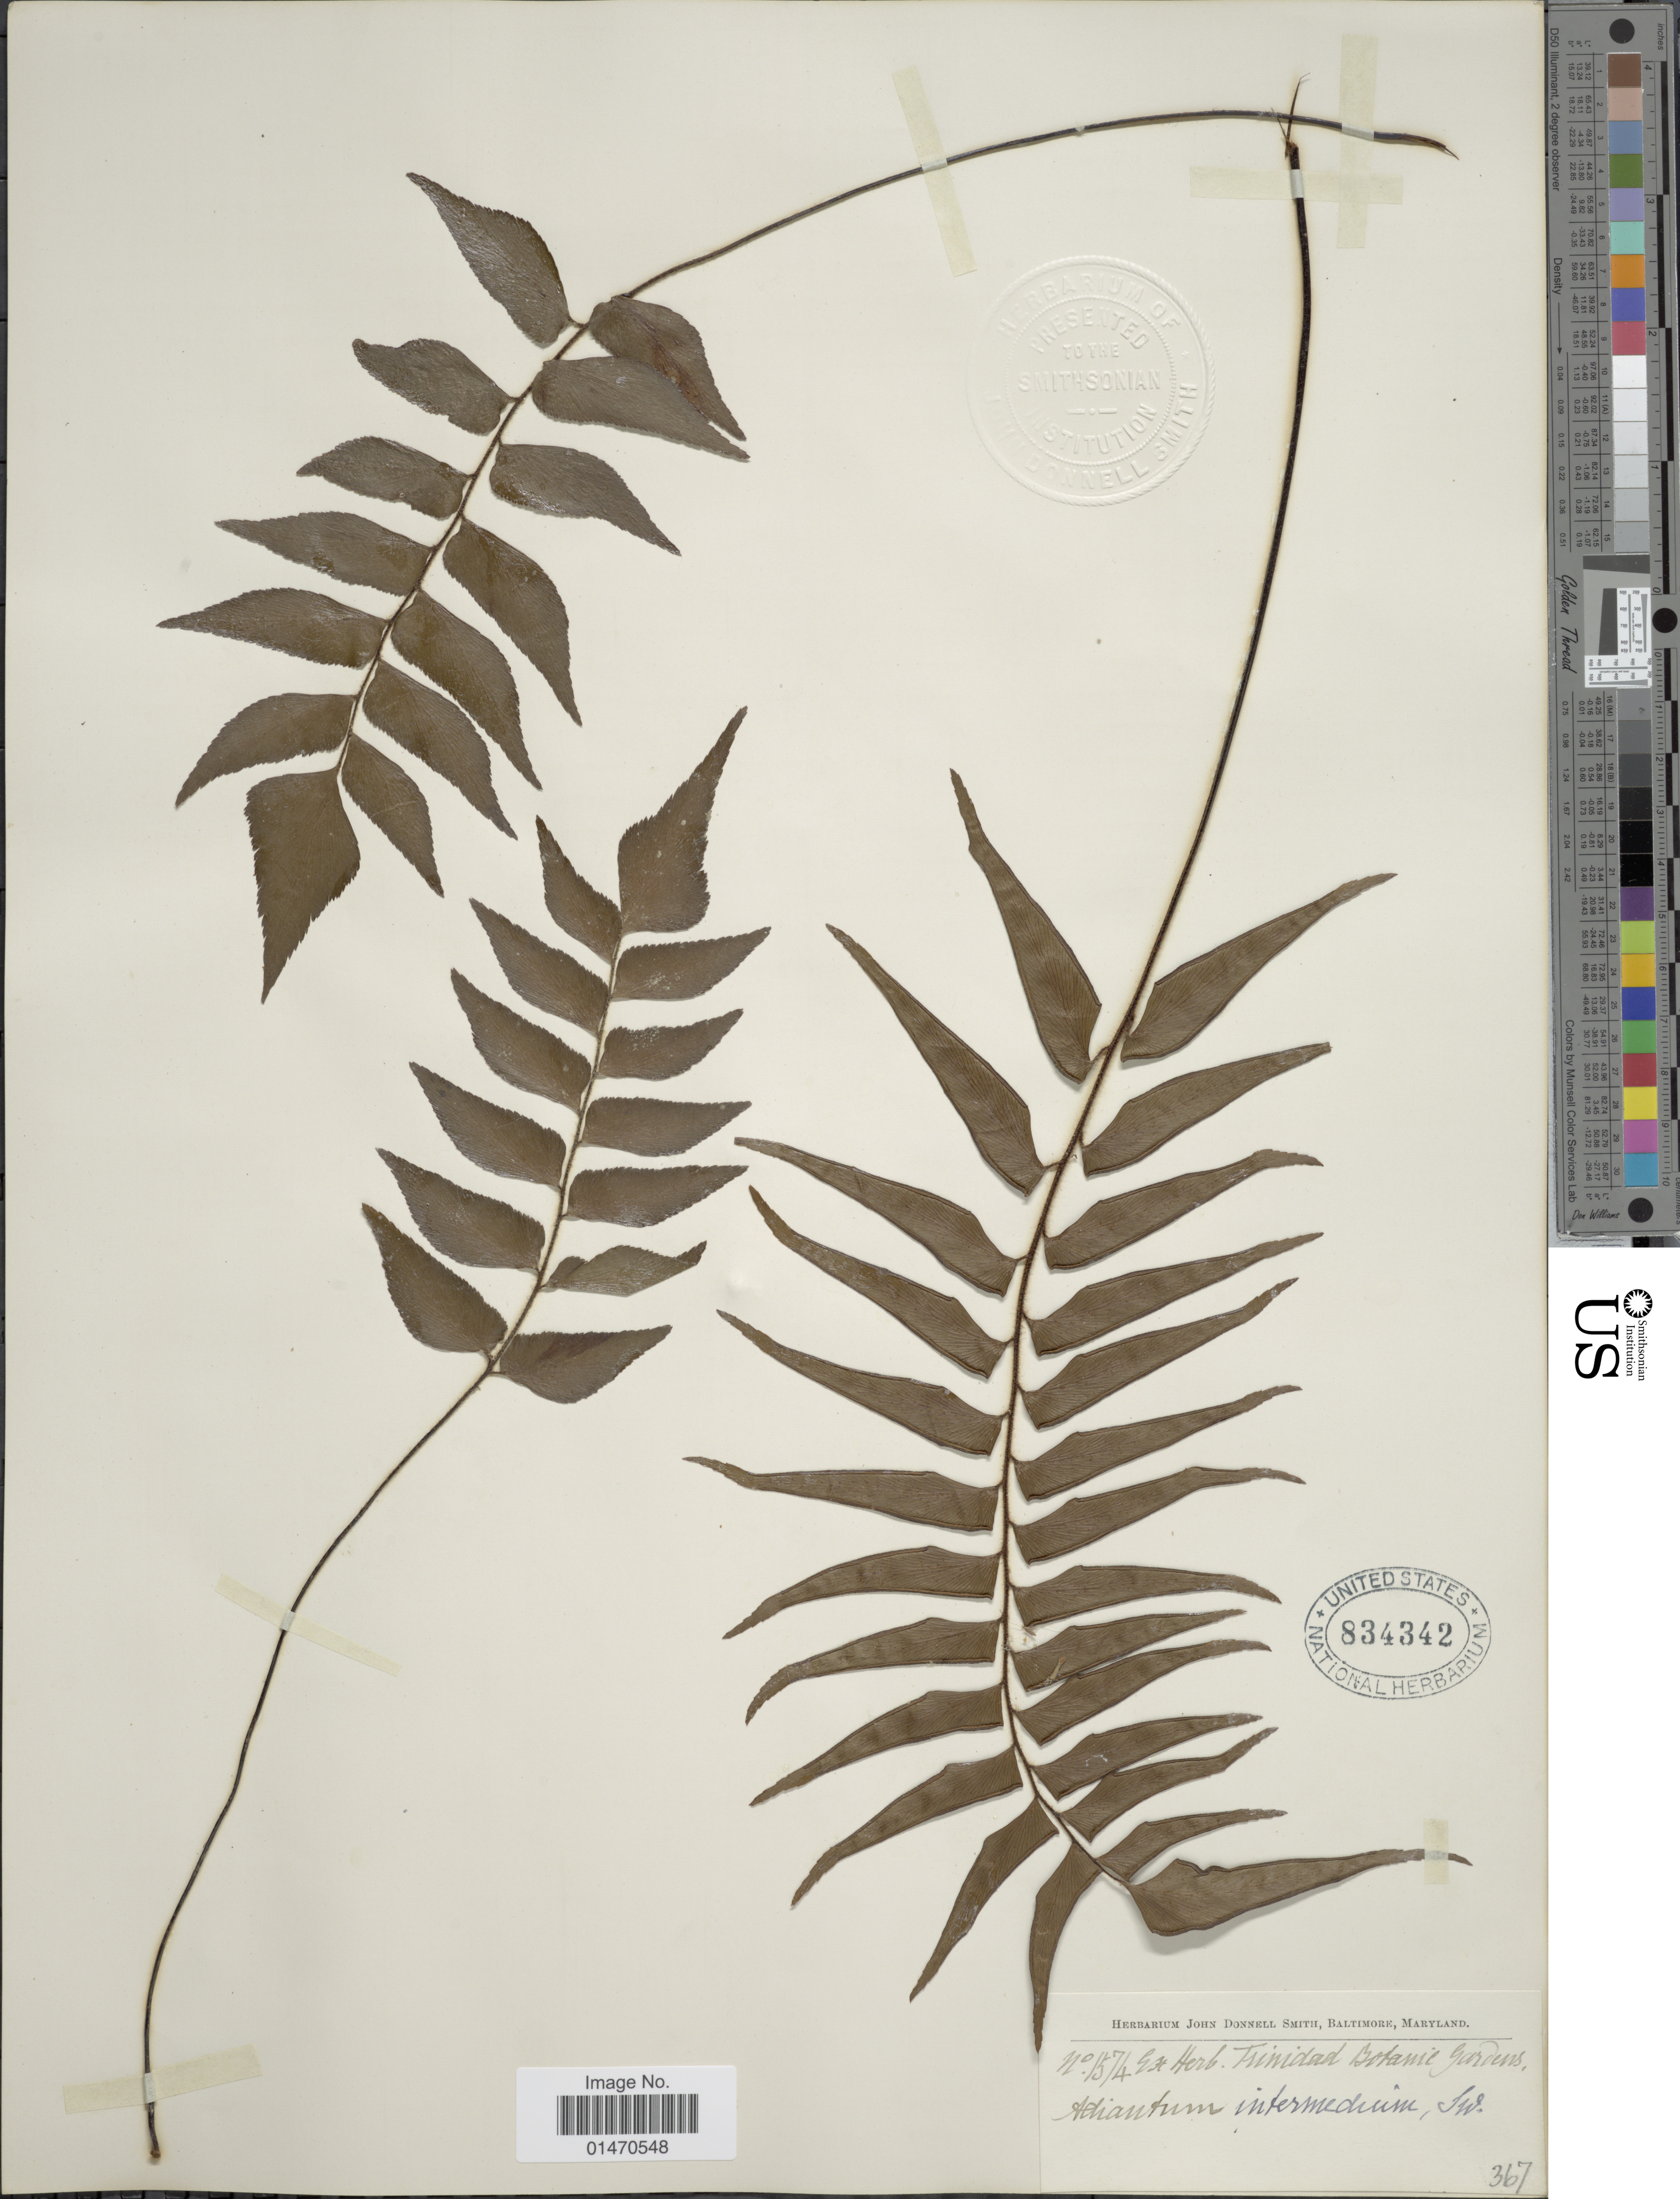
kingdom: Plantae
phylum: Tracheophyta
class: Polypodiopsida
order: Polypodiales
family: Pteridaceae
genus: Adiantum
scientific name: Adiantum lucidum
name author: (Cav.) Sw.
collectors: ex herb. Bot. Gard. Trinidad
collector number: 1574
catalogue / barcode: US 834342